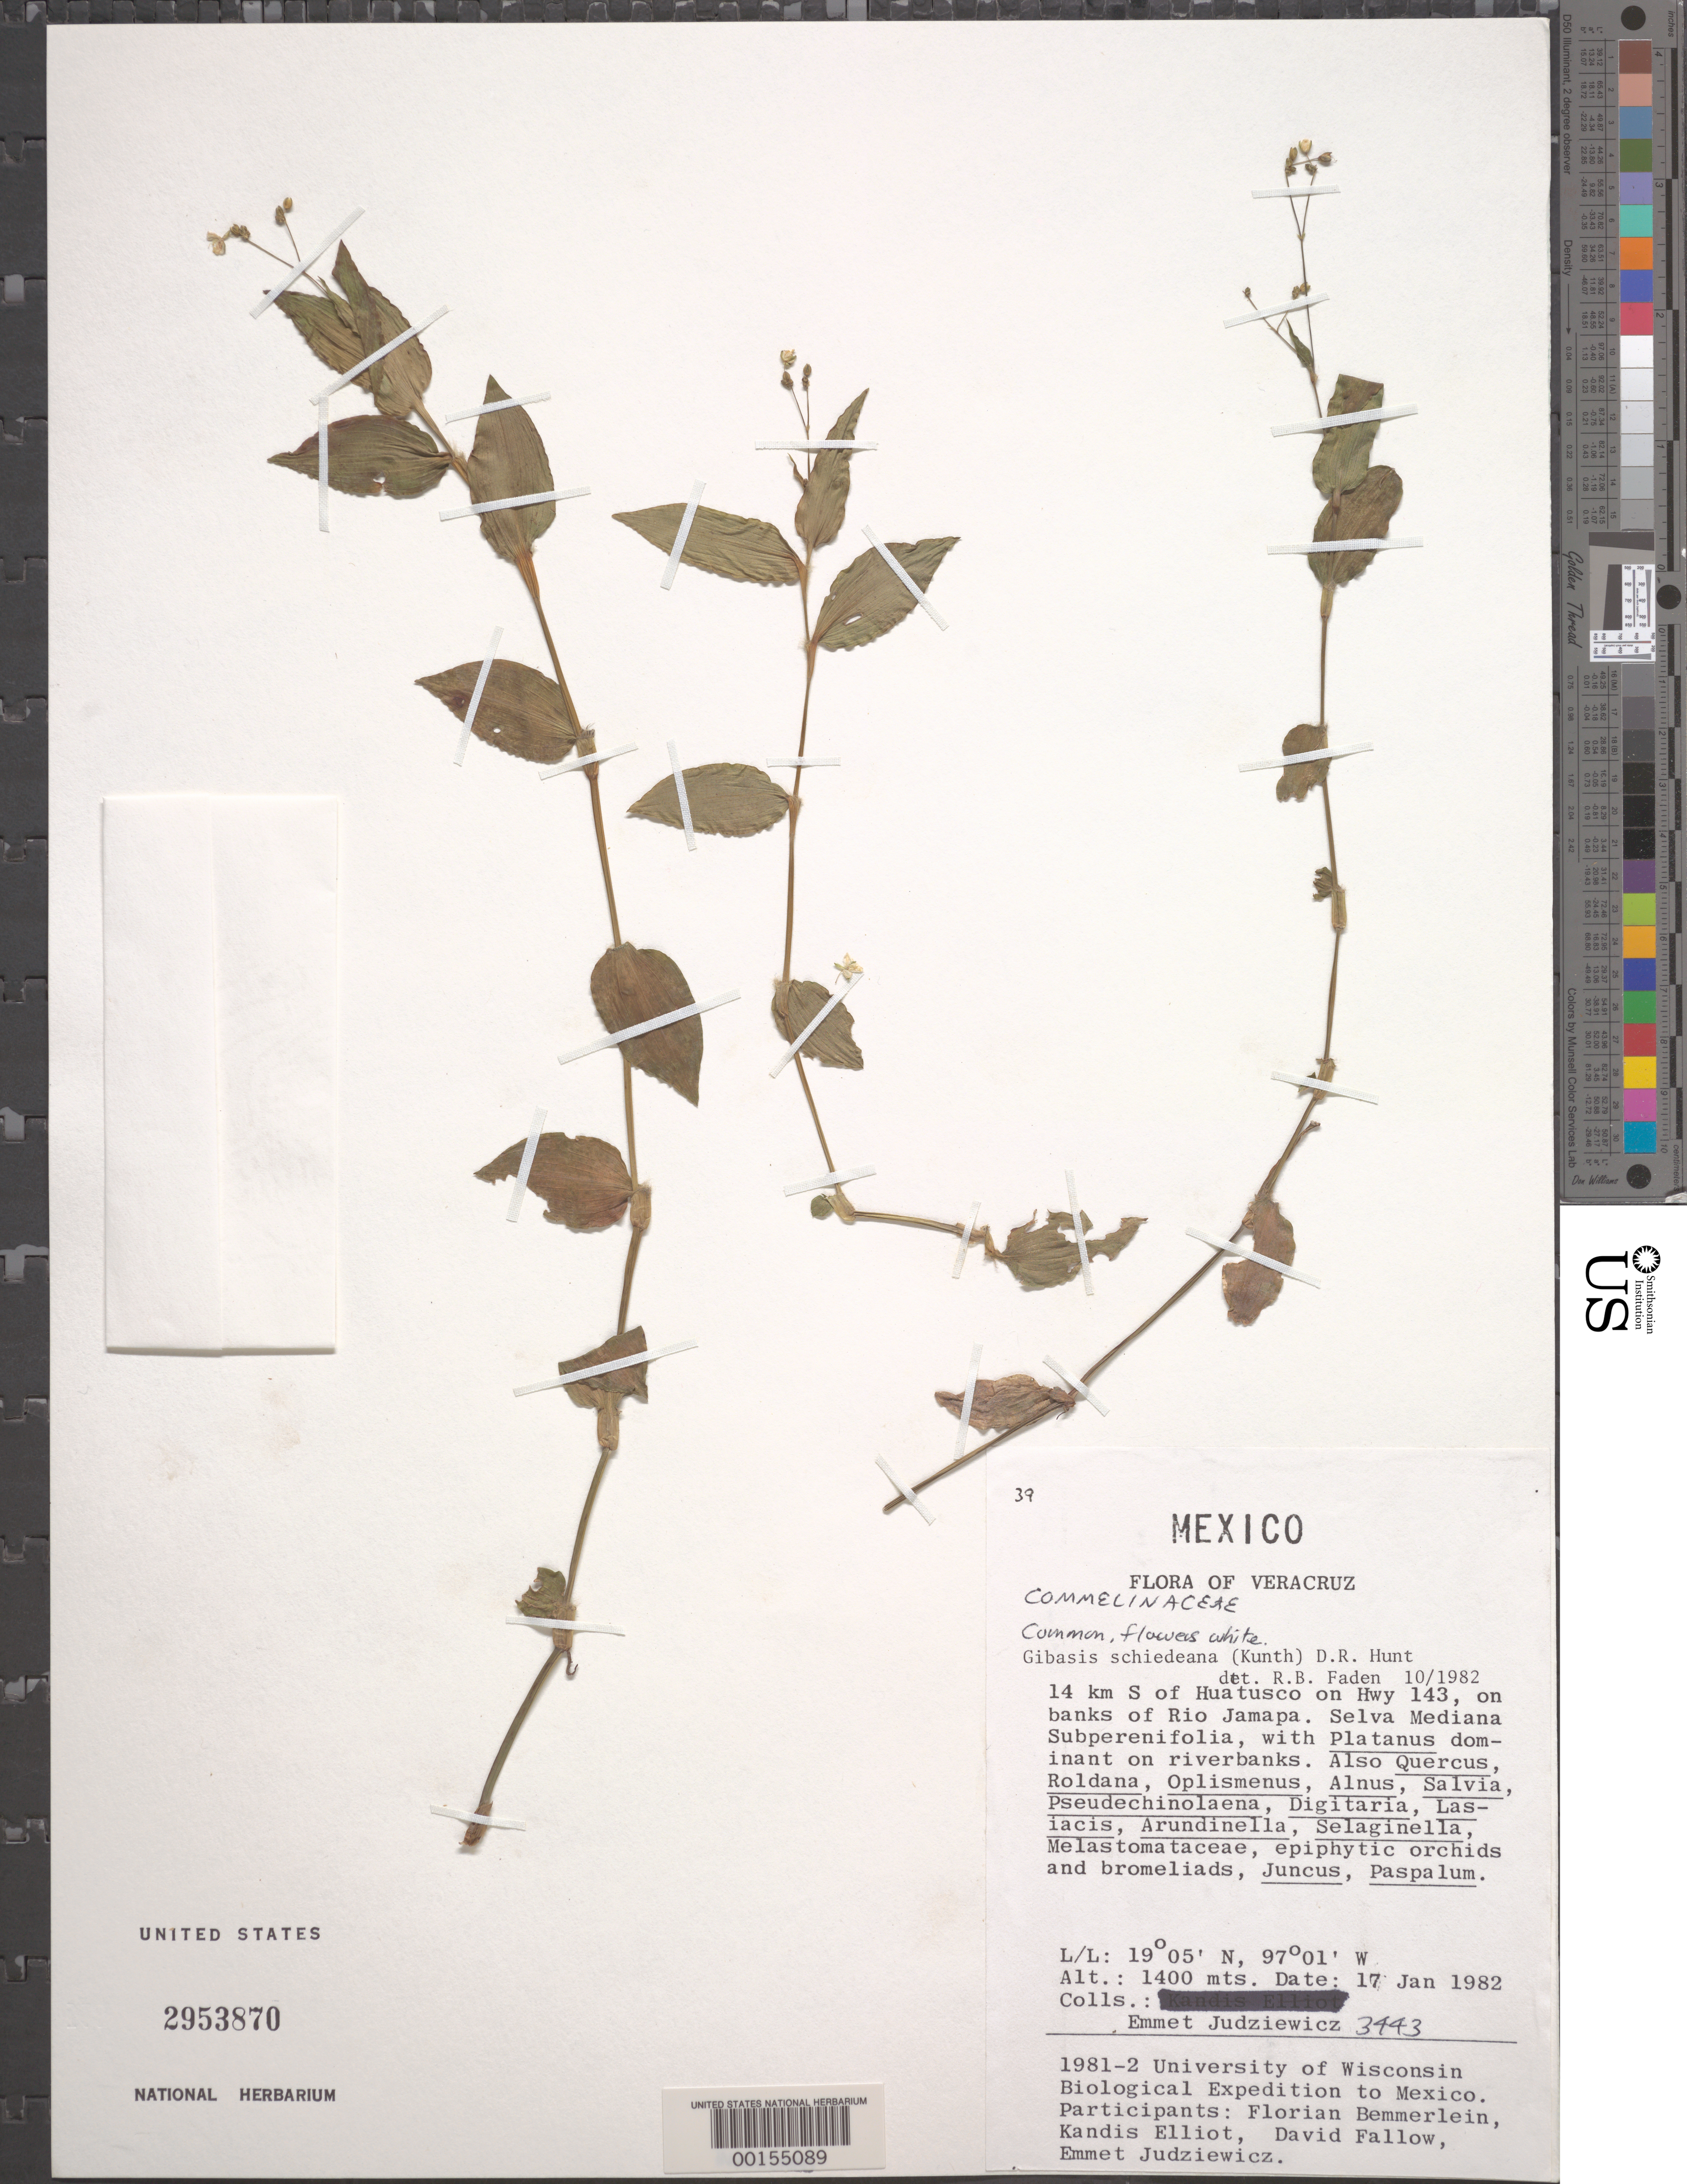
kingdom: Plantae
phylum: Tracheophyta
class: Liliopsida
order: Commelinales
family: Commelinaceae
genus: Gibasis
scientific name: Gibasis pellucida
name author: (M. Martens & Galeotti) D.R. Hunt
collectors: E. J. Judziewicz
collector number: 3443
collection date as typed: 17 Jan 1982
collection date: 1982-01-17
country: Mexico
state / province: Veracruz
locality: S of huatusco on hwy 143, near rio jamapa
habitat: Riverbank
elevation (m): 1400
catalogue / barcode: US 2953870